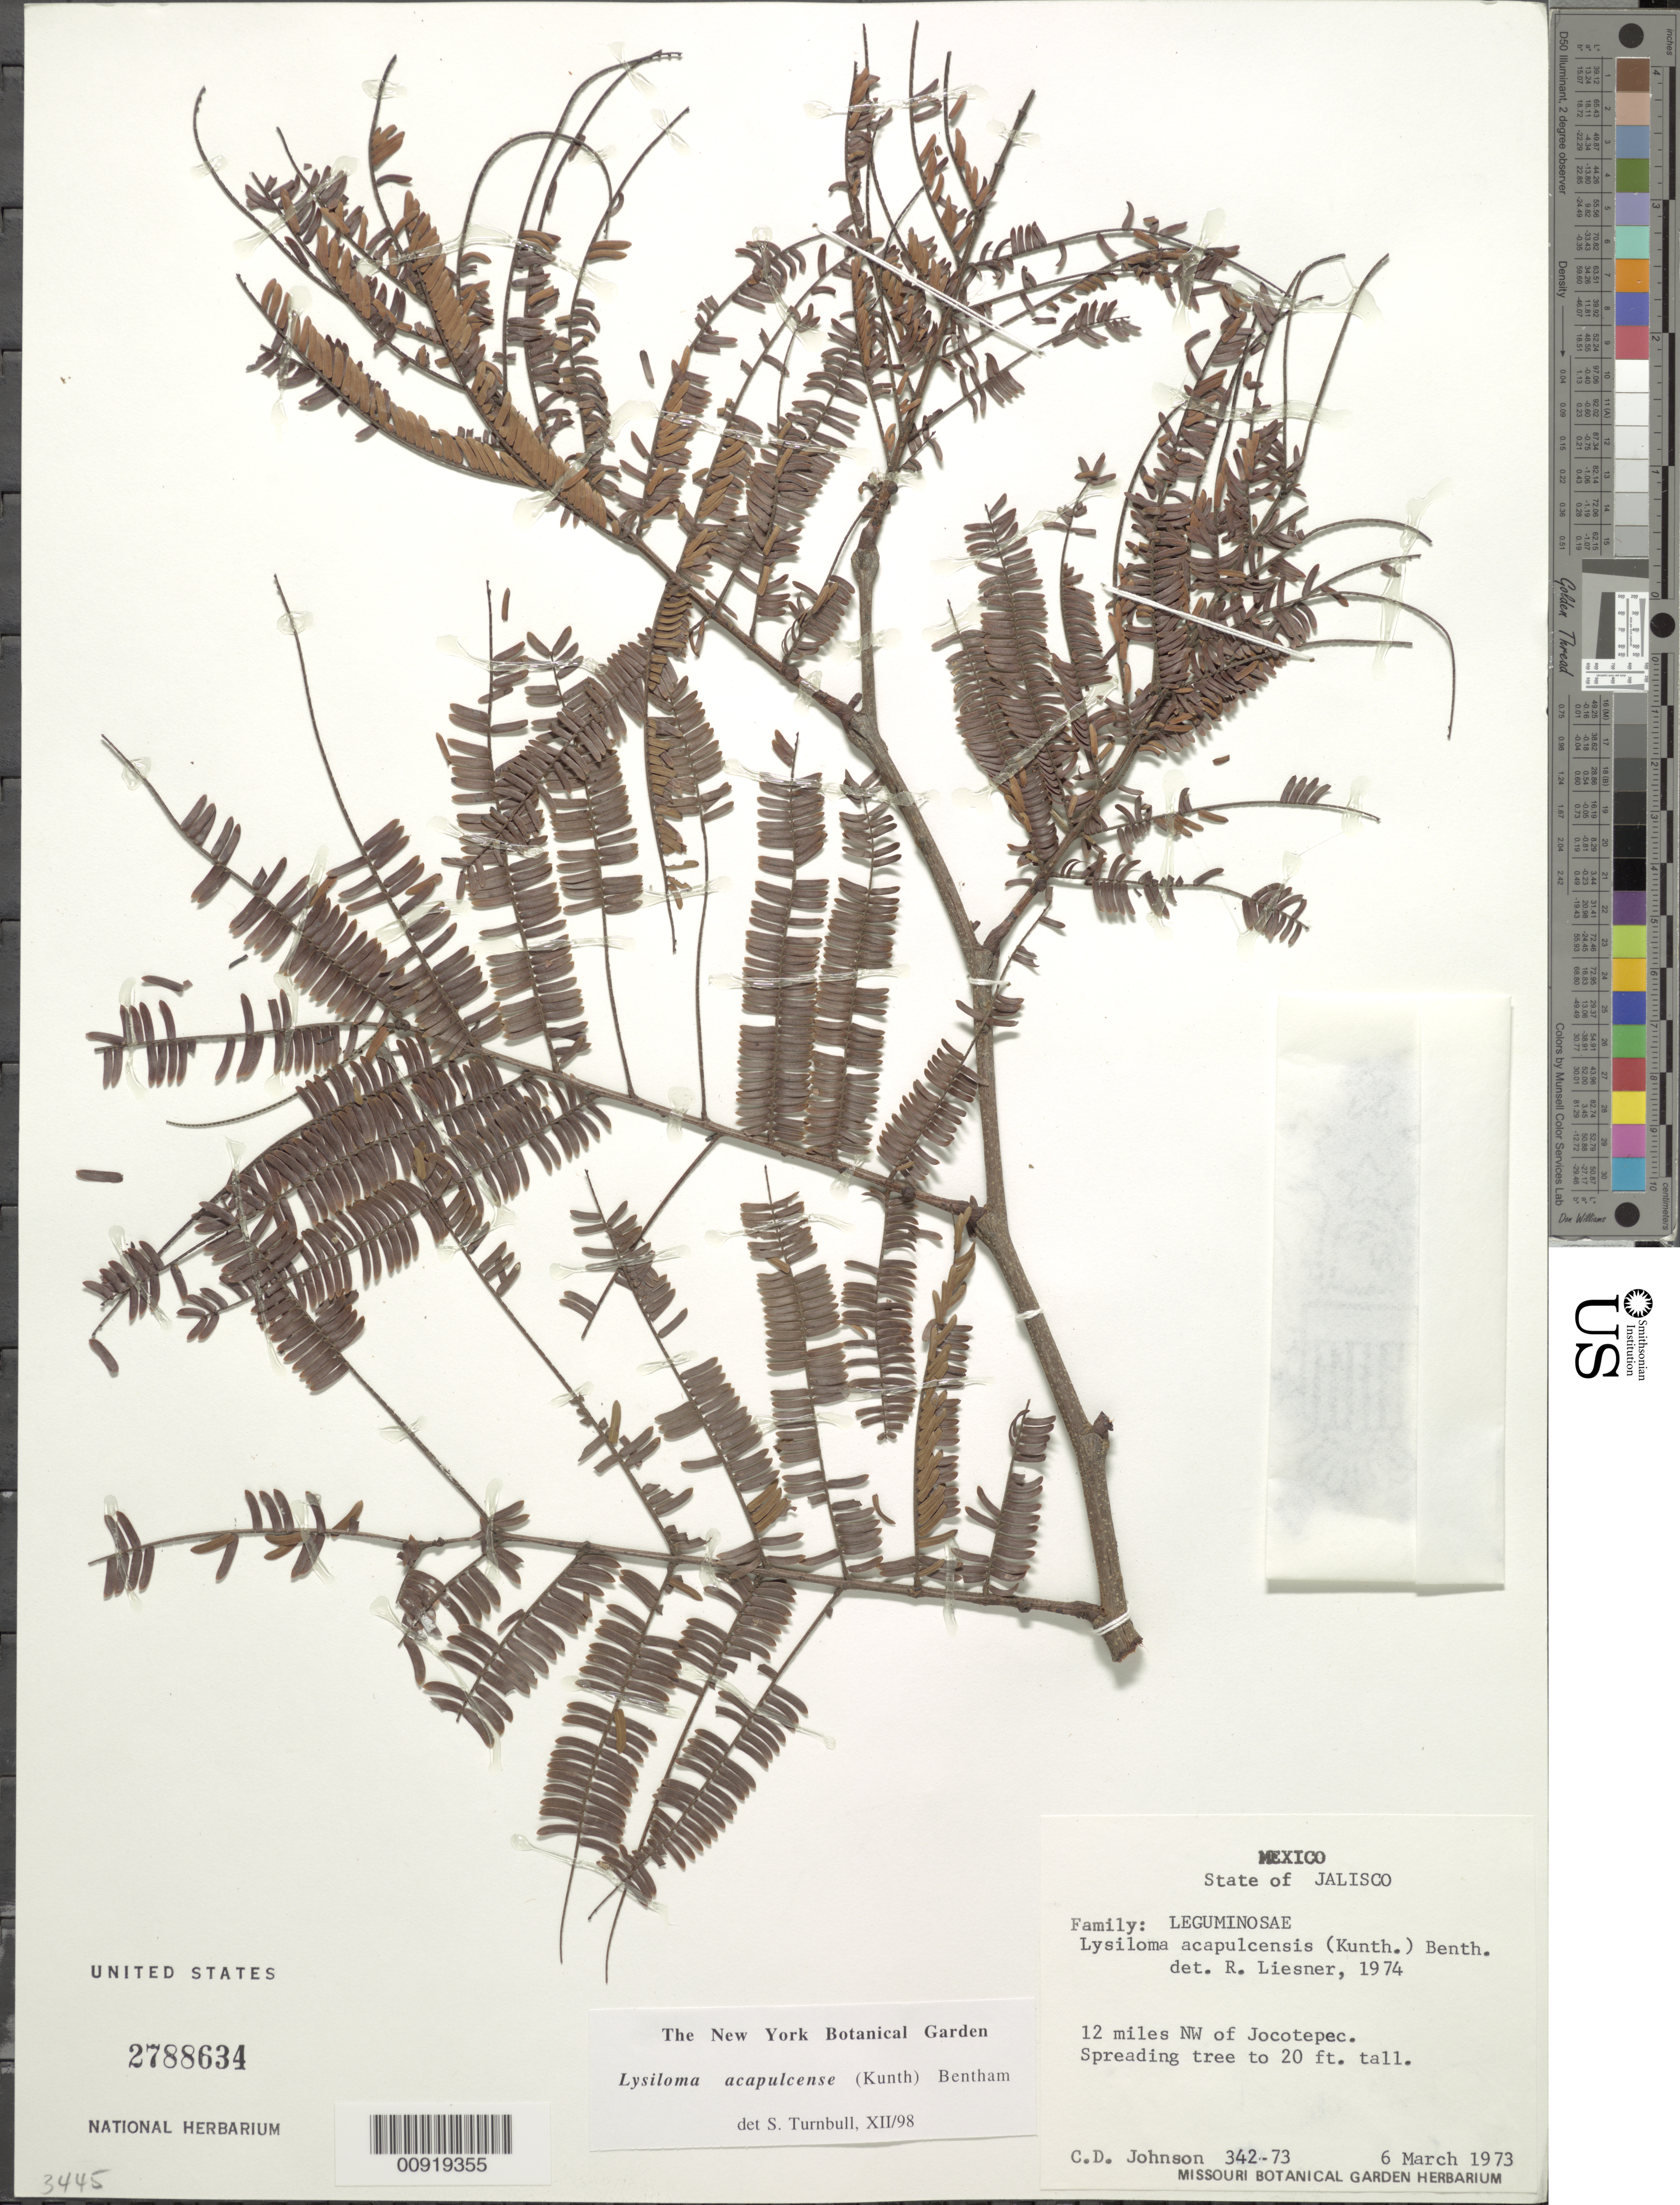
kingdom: Plantae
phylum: Tracheophyta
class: Magnoliopsida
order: Fabales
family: Fabaceae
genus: Lysiloma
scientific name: Lysiloma acapulcense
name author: (Kunth) Benth.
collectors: C. D. Johnson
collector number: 342-73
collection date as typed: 06 Mar 1973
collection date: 1973-03-06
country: Mexico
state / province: Jalisco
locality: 12 miles NW of Jocotepec.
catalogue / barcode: US 2788634